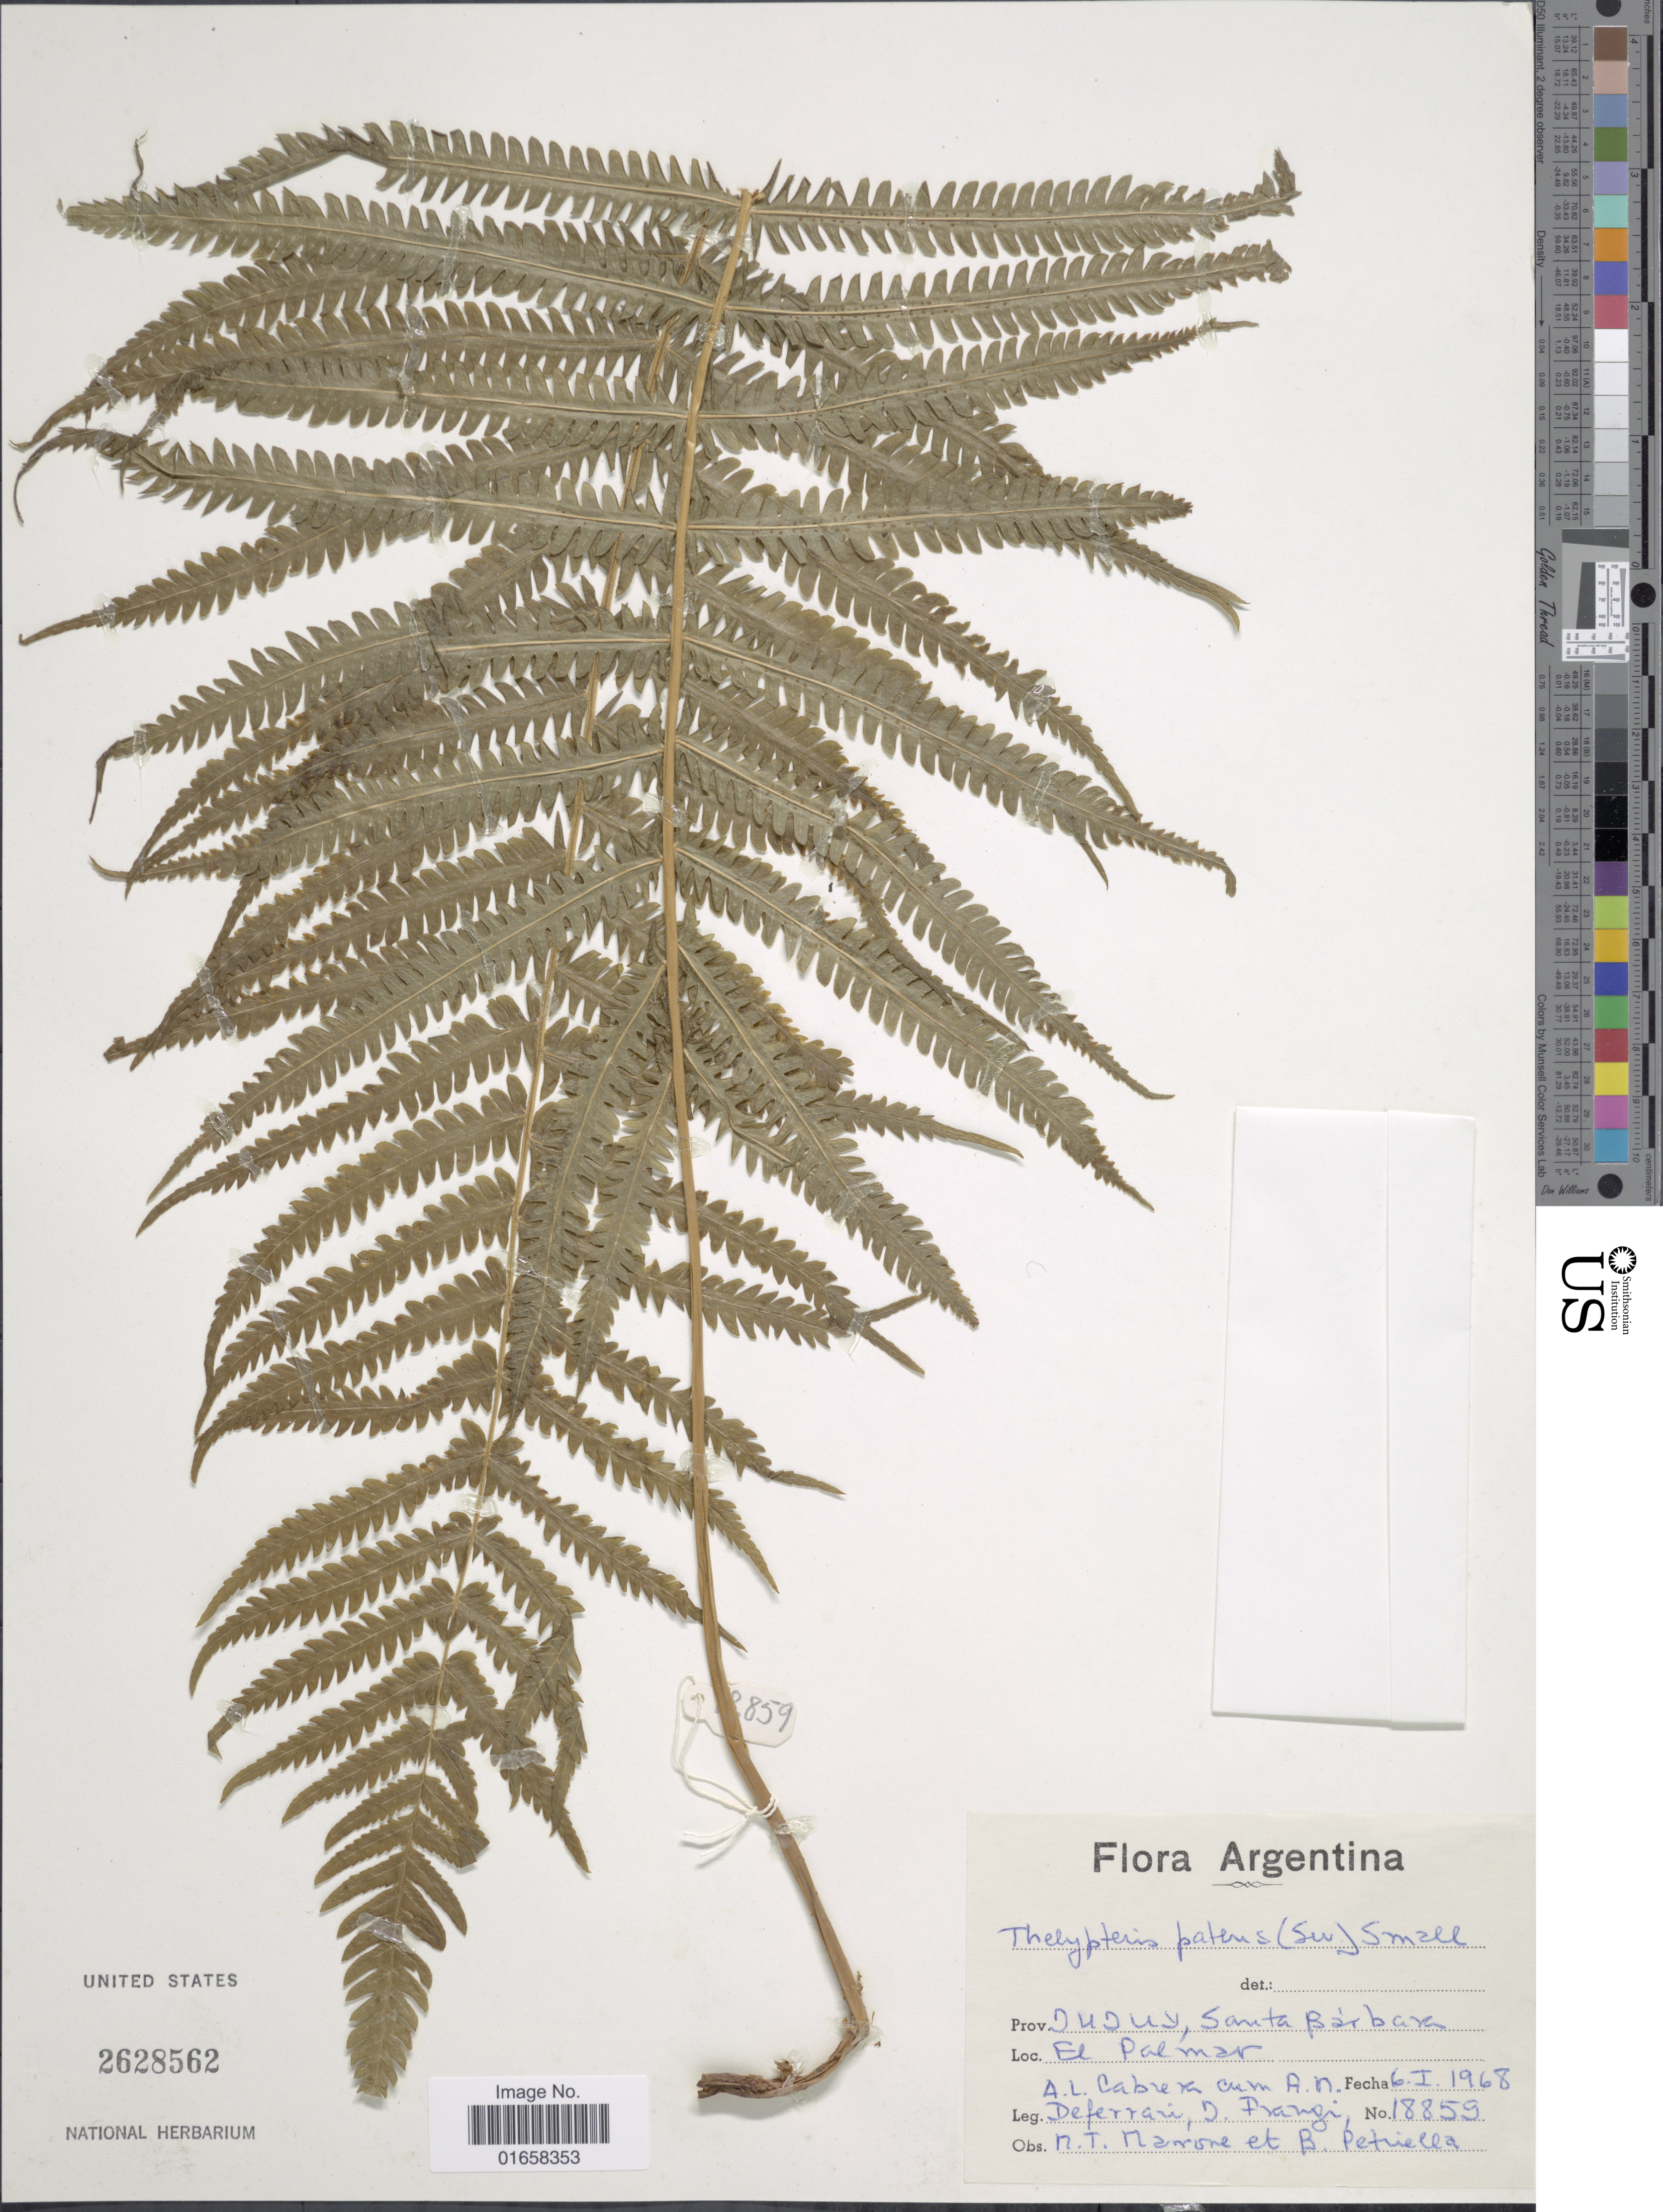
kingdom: Plantae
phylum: Tracheophyta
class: Polypodiopsida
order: Polypodiales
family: Thelypteridaceae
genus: Christella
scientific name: Christella patens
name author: (Sw.) Holttum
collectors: A. L. Cabrera, A. M. Deferrari & J. Frangi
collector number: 18859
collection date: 1968-01-06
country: Argentina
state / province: Jujuy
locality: Prov. Jujuy, Santa Barbara. El Palmar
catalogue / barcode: US 2628562